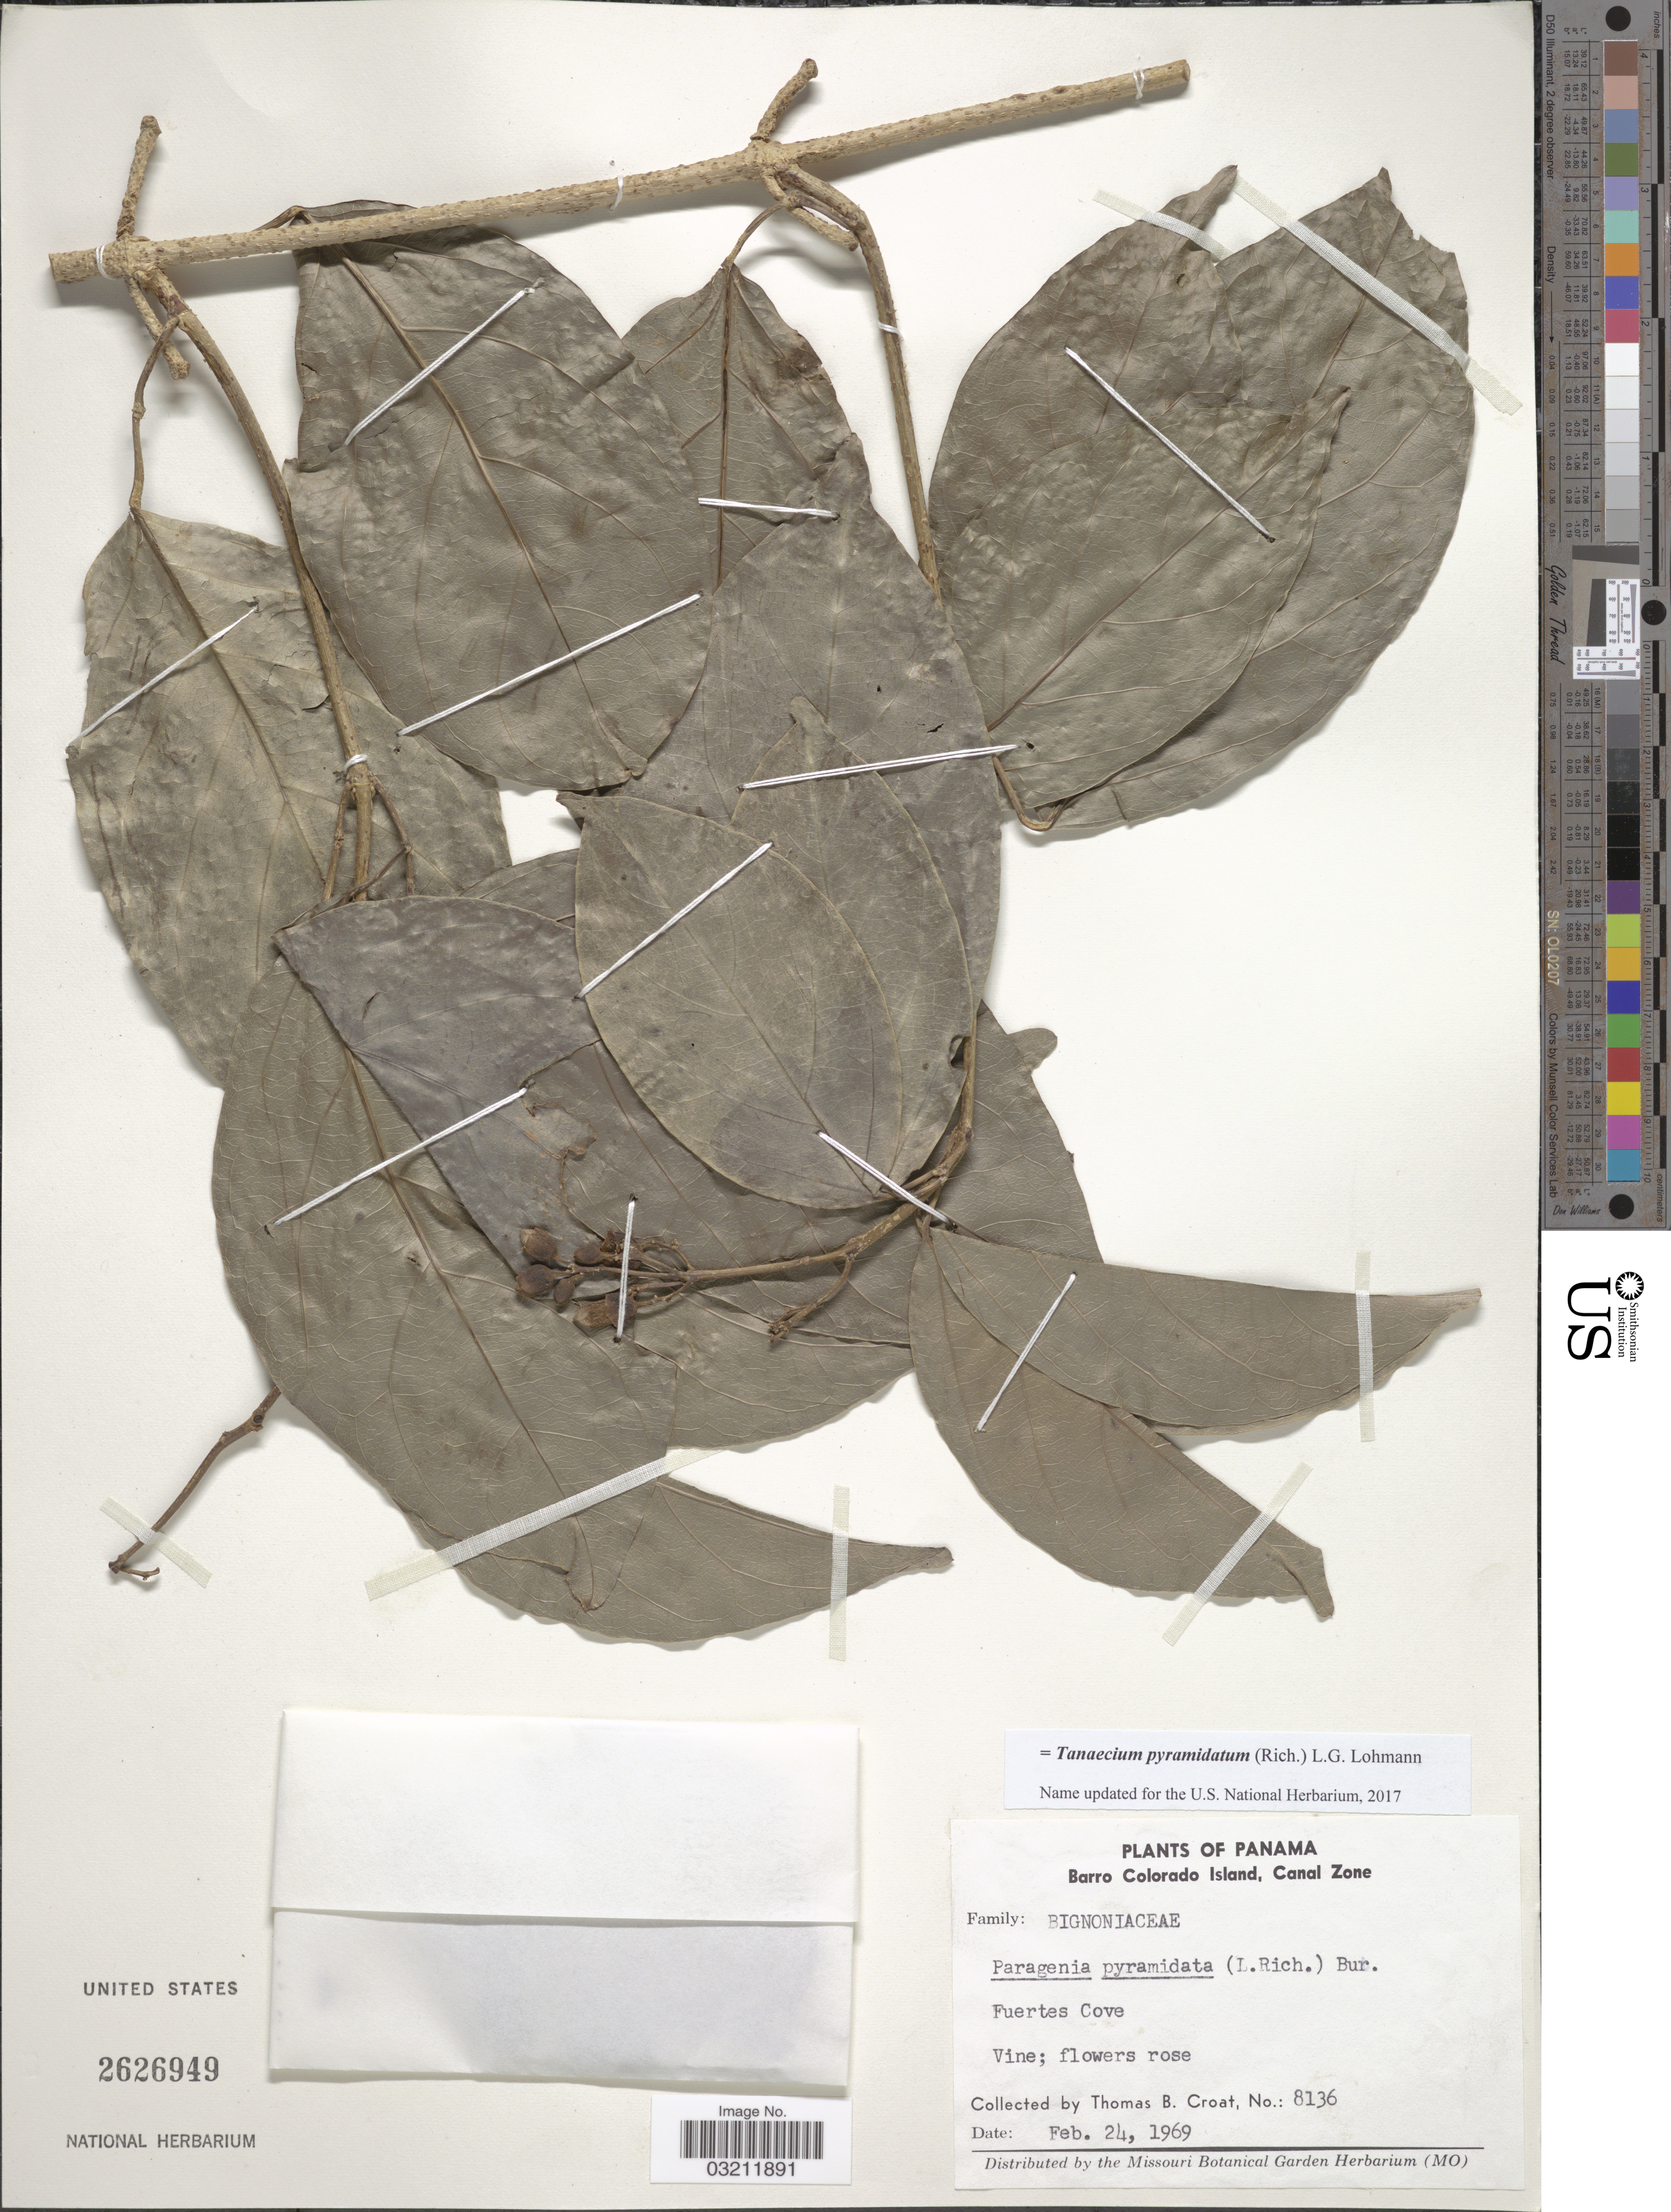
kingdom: Plantae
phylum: Tracheophyta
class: Magnoliopsida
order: Lamiales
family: Bignoniaceae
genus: Tanaecium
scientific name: Tanaecium pyramidatum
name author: (Rich.) L.G. Lohmann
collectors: T. B. Croat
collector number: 8136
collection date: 1969-02-24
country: Panama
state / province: Panamá Oeste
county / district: Canal Zone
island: Barro Colorado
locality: Barro Colorado Island, Canal Zone. Fuertes Cove.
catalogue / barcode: US 2626949